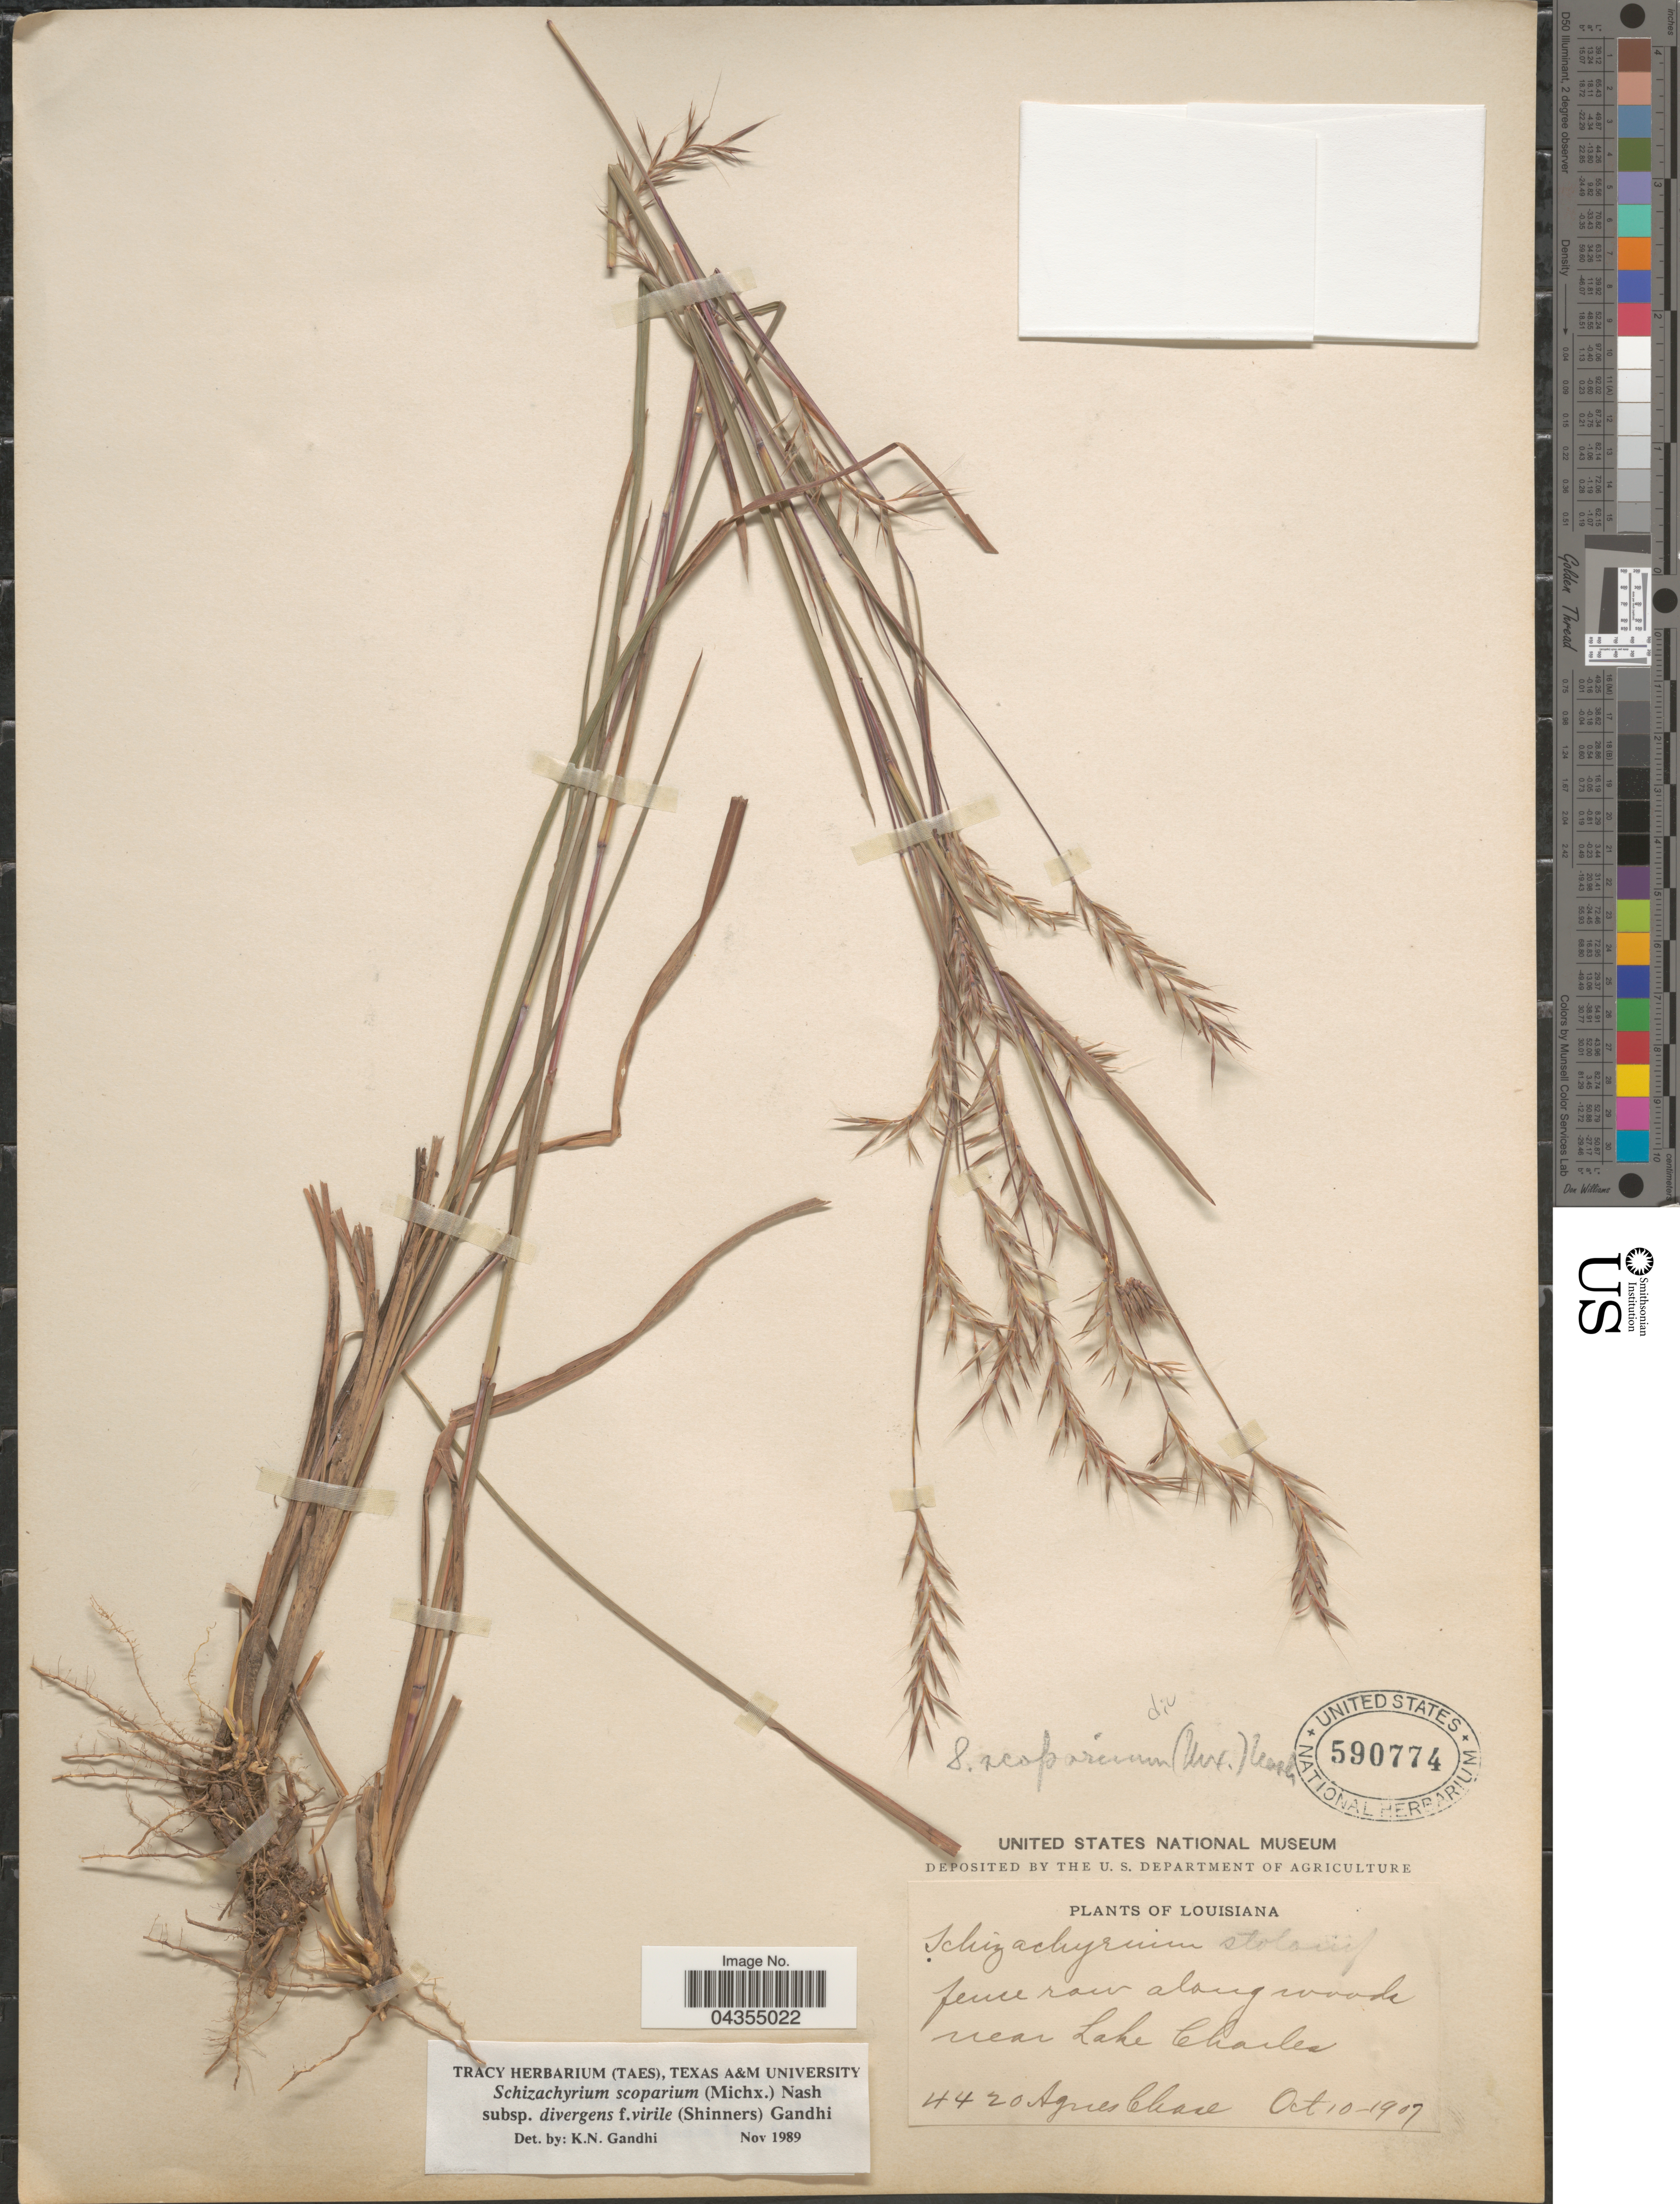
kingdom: Plantae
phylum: Tracheophyta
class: Liliopsida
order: Poales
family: Poaceae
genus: Schizachyrium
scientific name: Schizachyrium scoparium var. divergens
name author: (Hack.) Gould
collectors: A. Chase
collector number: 4420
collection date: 1907-10-10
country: United States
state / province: Louisiana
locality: Near Lake Charles.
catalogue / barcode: US 590774